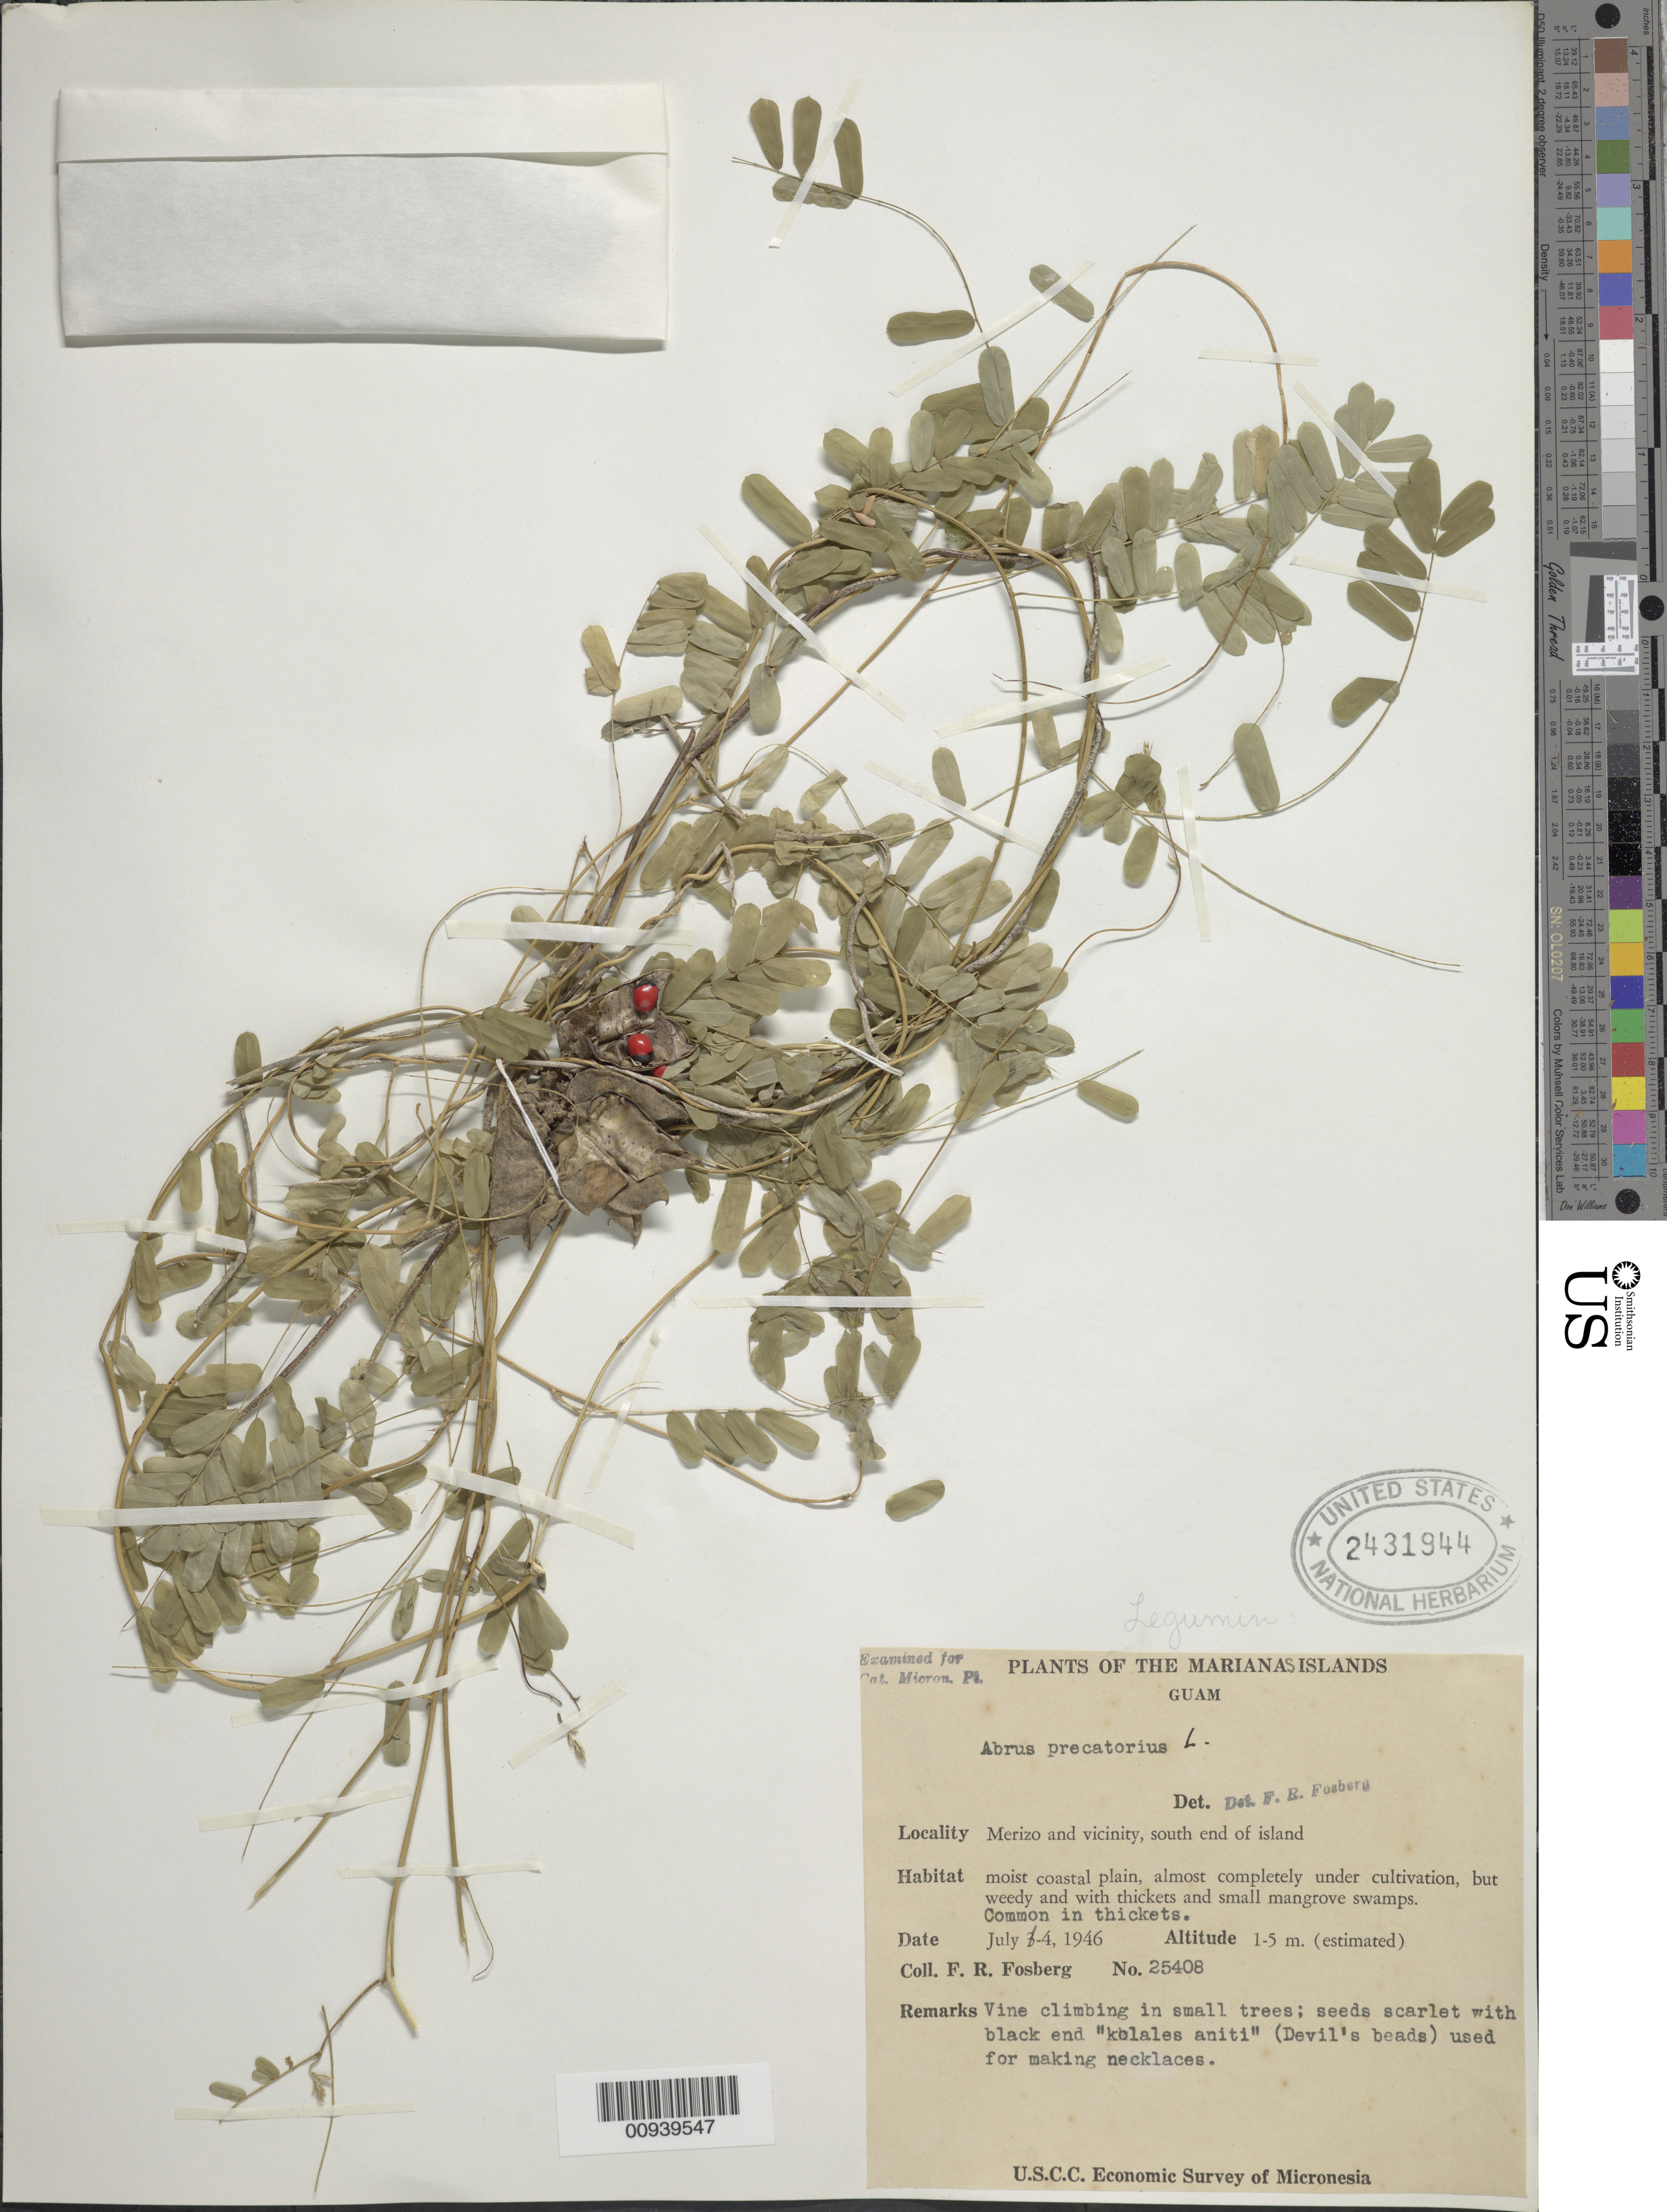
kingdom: Plantae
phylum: Tracheophyta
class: Magnoliopsida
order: Fabales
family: Fabaceae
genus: Abrus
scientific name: Abrus precatorius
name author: L.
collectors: F. R. Fosberg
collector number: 25408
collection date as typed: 01 Jul 1946 to 04 Jul 1946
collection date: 1946-07-01/1946-07-04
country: Guam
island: Guam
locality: Merizo and vicinity, south end of island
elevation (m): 1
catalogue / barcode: US 2431944